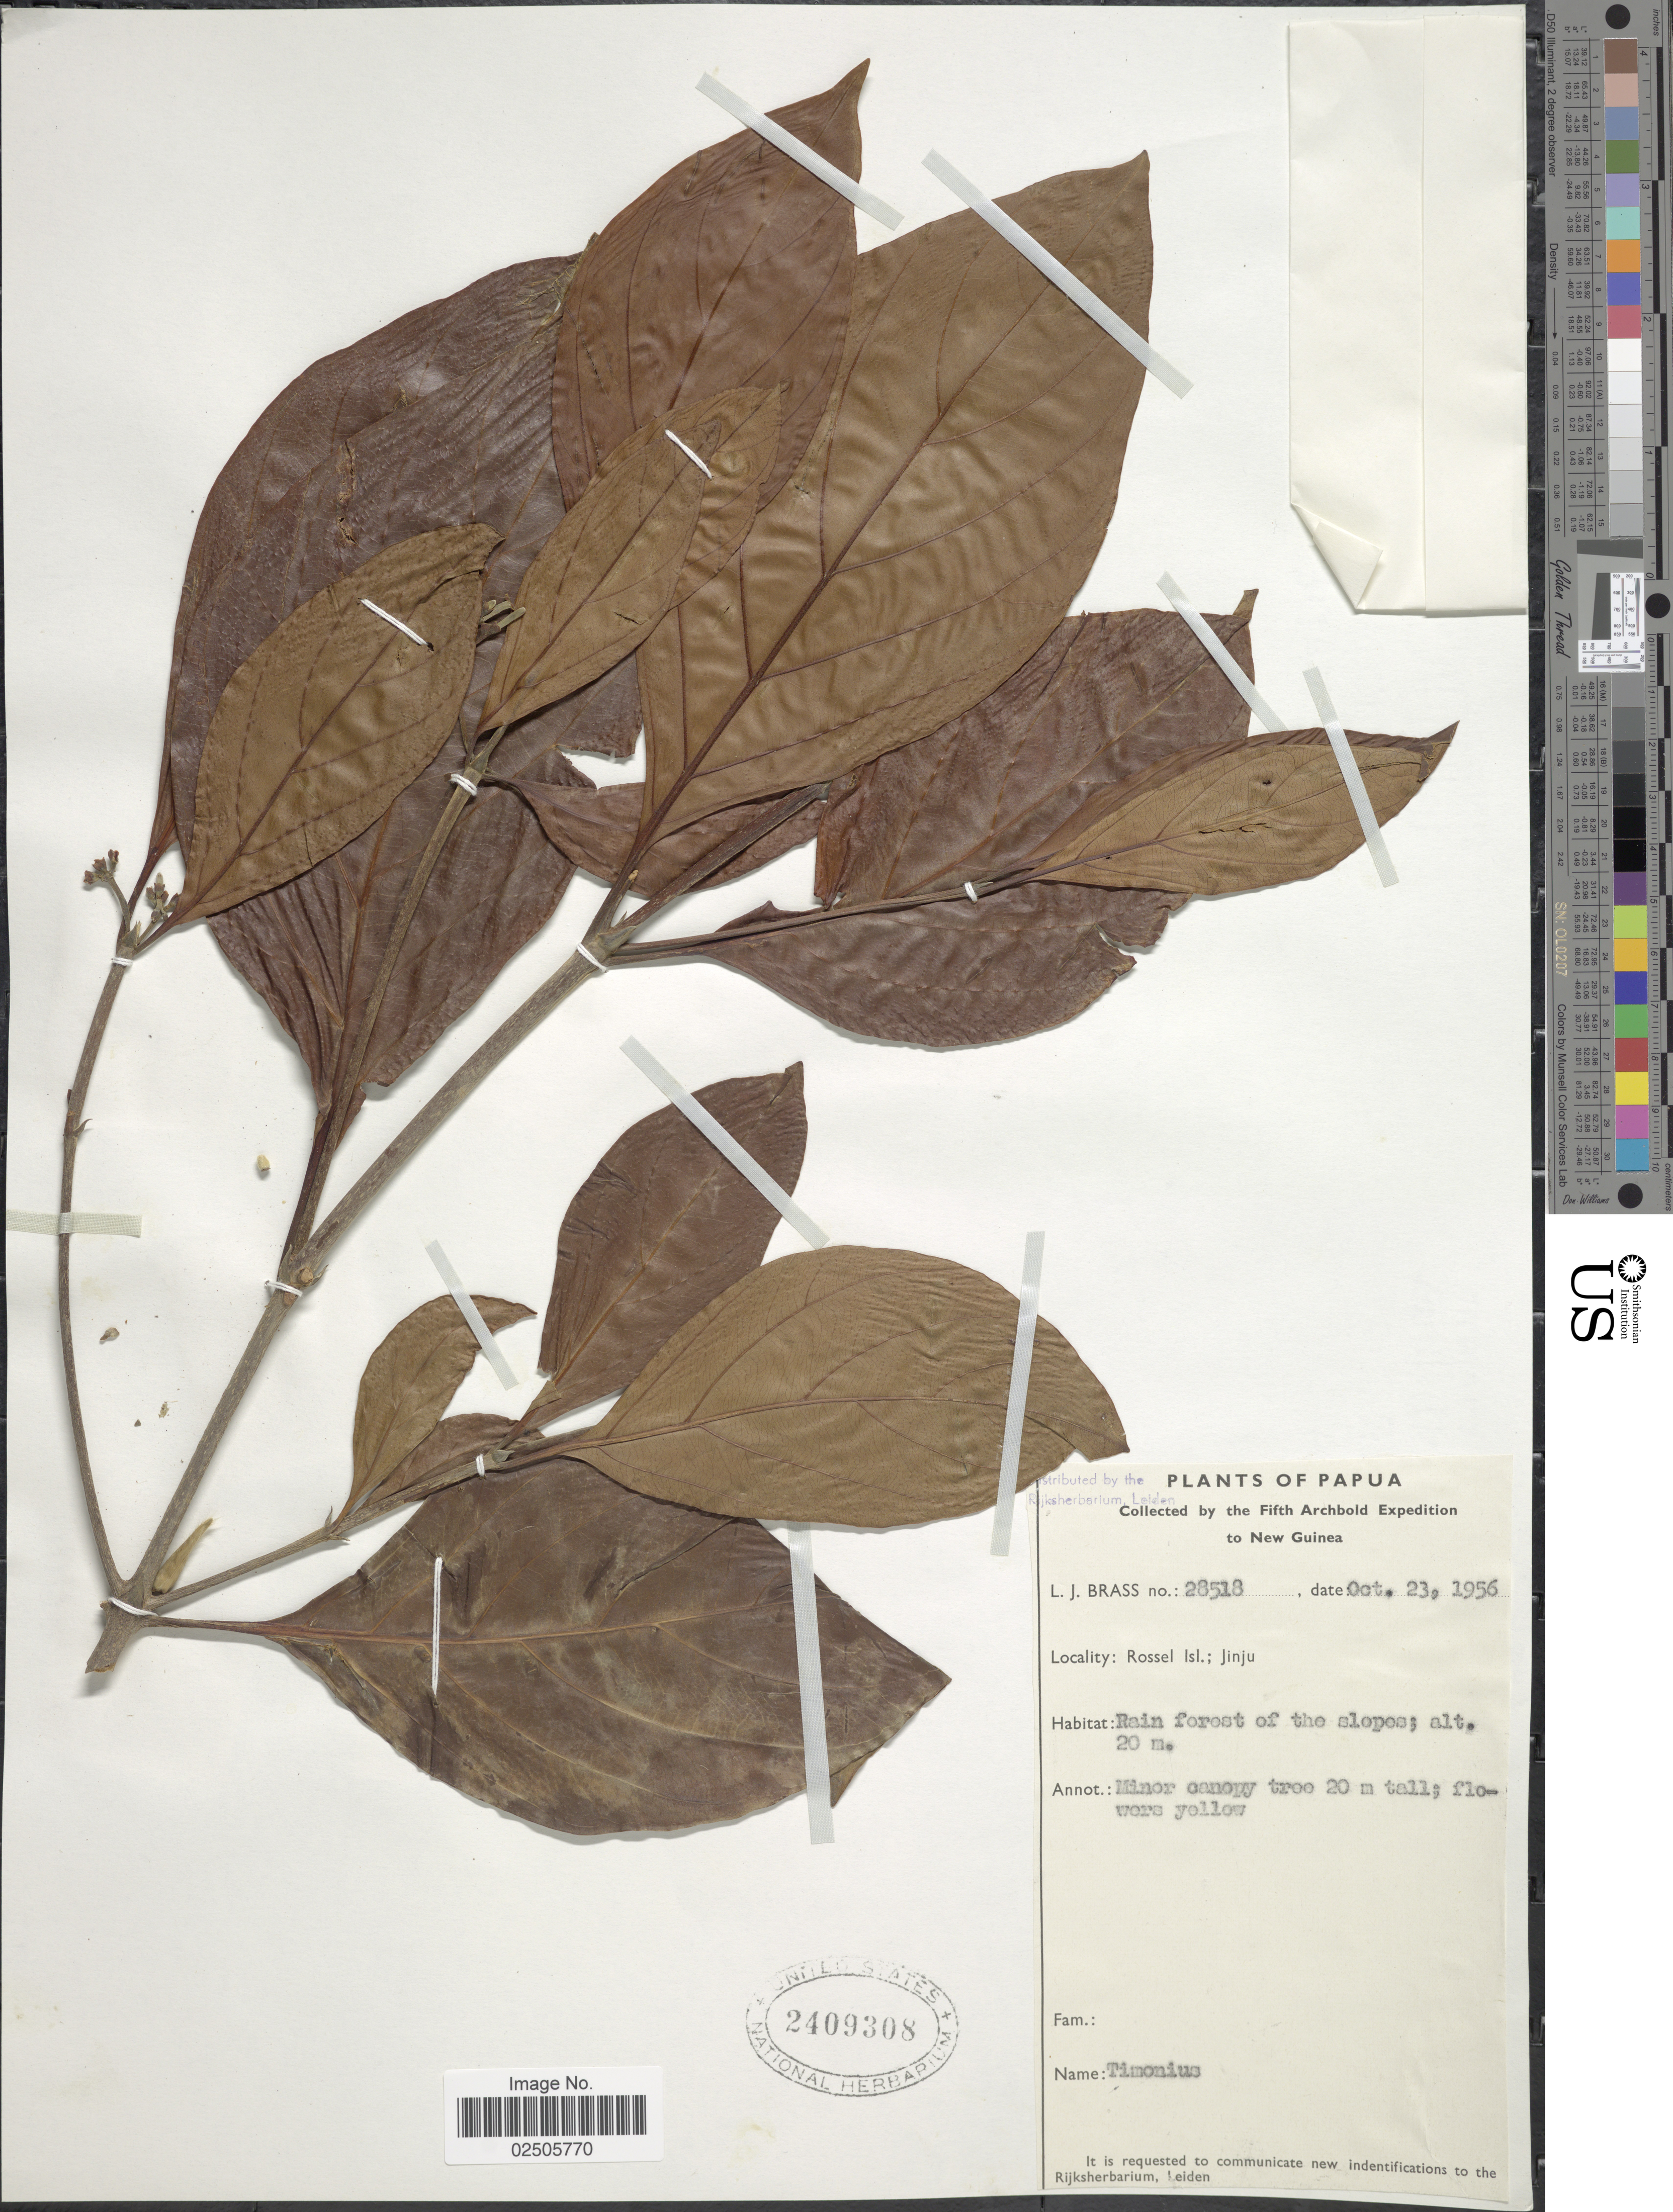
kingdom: Plantae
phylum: Tracheophyta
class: Magnoliopsida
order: Gentianales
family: Rubiaceae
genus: Timonius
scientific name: Timonius sp.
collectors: L. J. Brass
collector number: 28518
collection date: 1956-10-23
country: Papua New Guinea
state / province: Milne Bay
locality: Papua, New Guinea, Rossel Isl.; Jinju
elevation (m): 20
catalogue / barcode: US 2409308